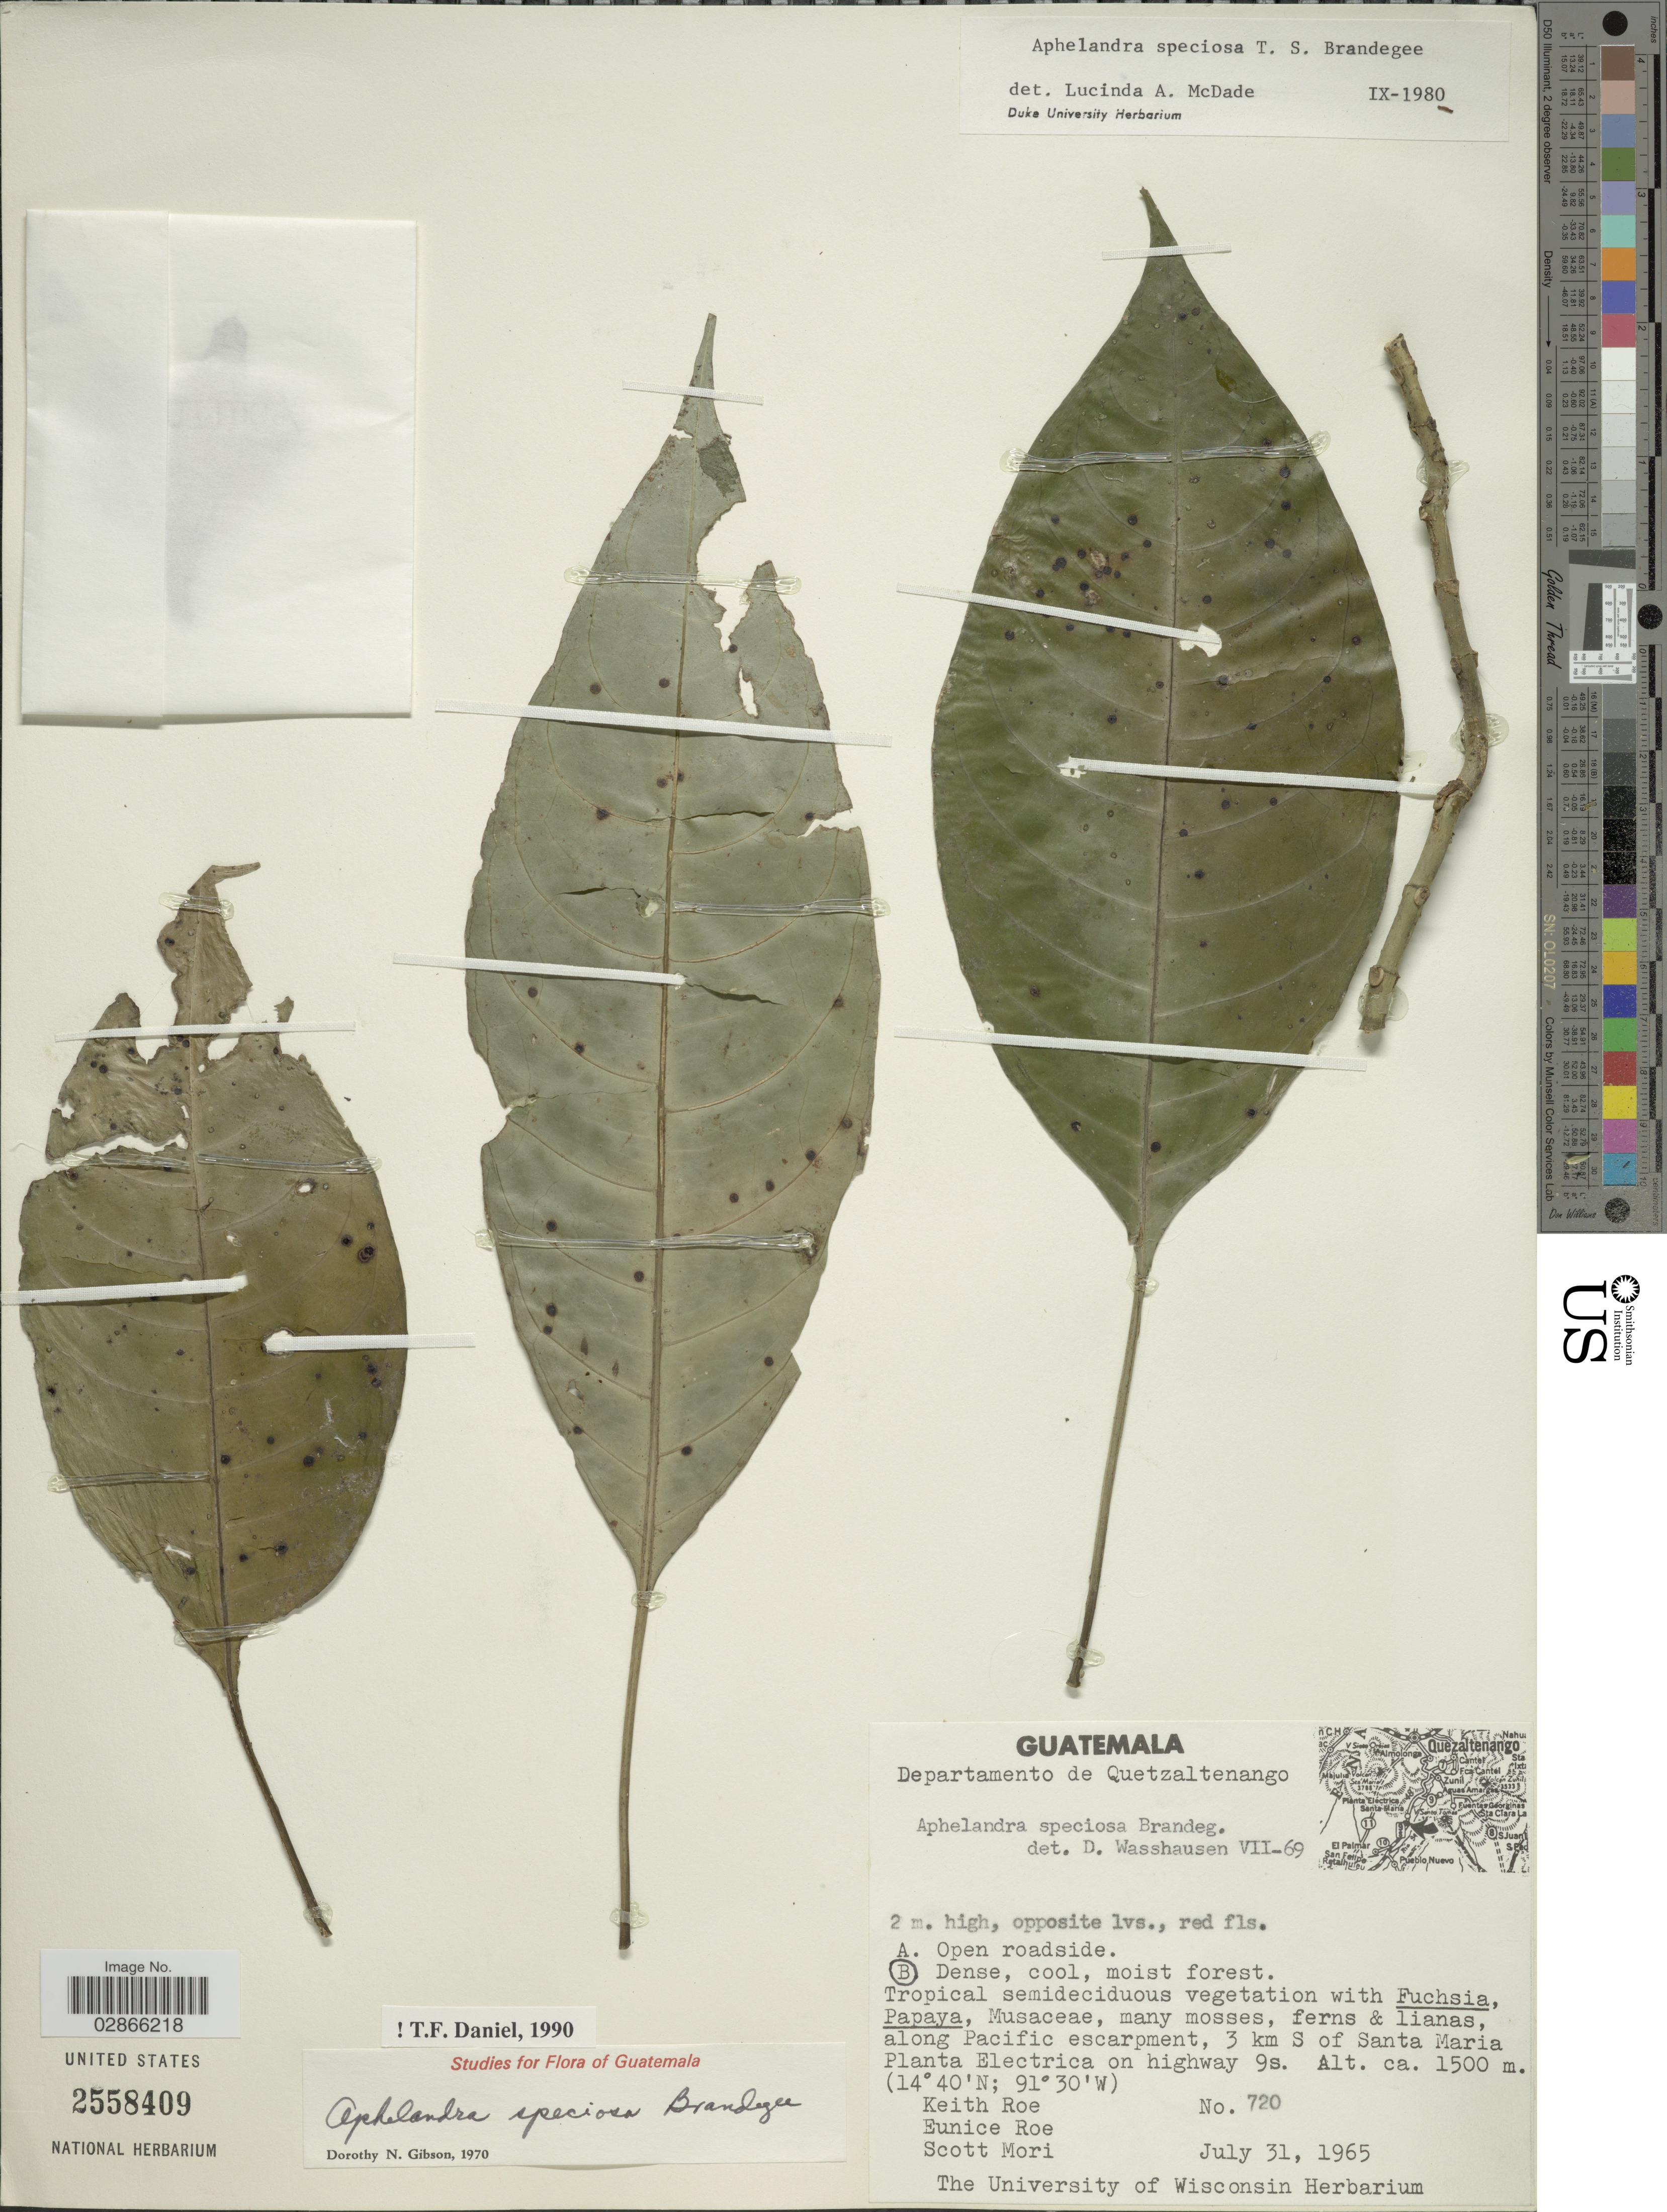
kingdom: Plantae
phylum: Tracheophyta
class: Magnoliopsida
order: Lamiales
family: Acanthaceae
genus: Aphelandra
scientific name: Aphelandra speciosa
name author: Brandegee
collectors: K. E. Roe, E. Roe & S. Mori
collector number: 720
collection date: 1965-07-31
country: Guatemala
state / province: Quetzaltenango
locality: Departamento de Quezaltenango. Along Pacific escarpment, 3 km S of Santa Maria Planta Electrica on highway 9s.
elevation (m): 1500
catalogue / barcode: US 2558409